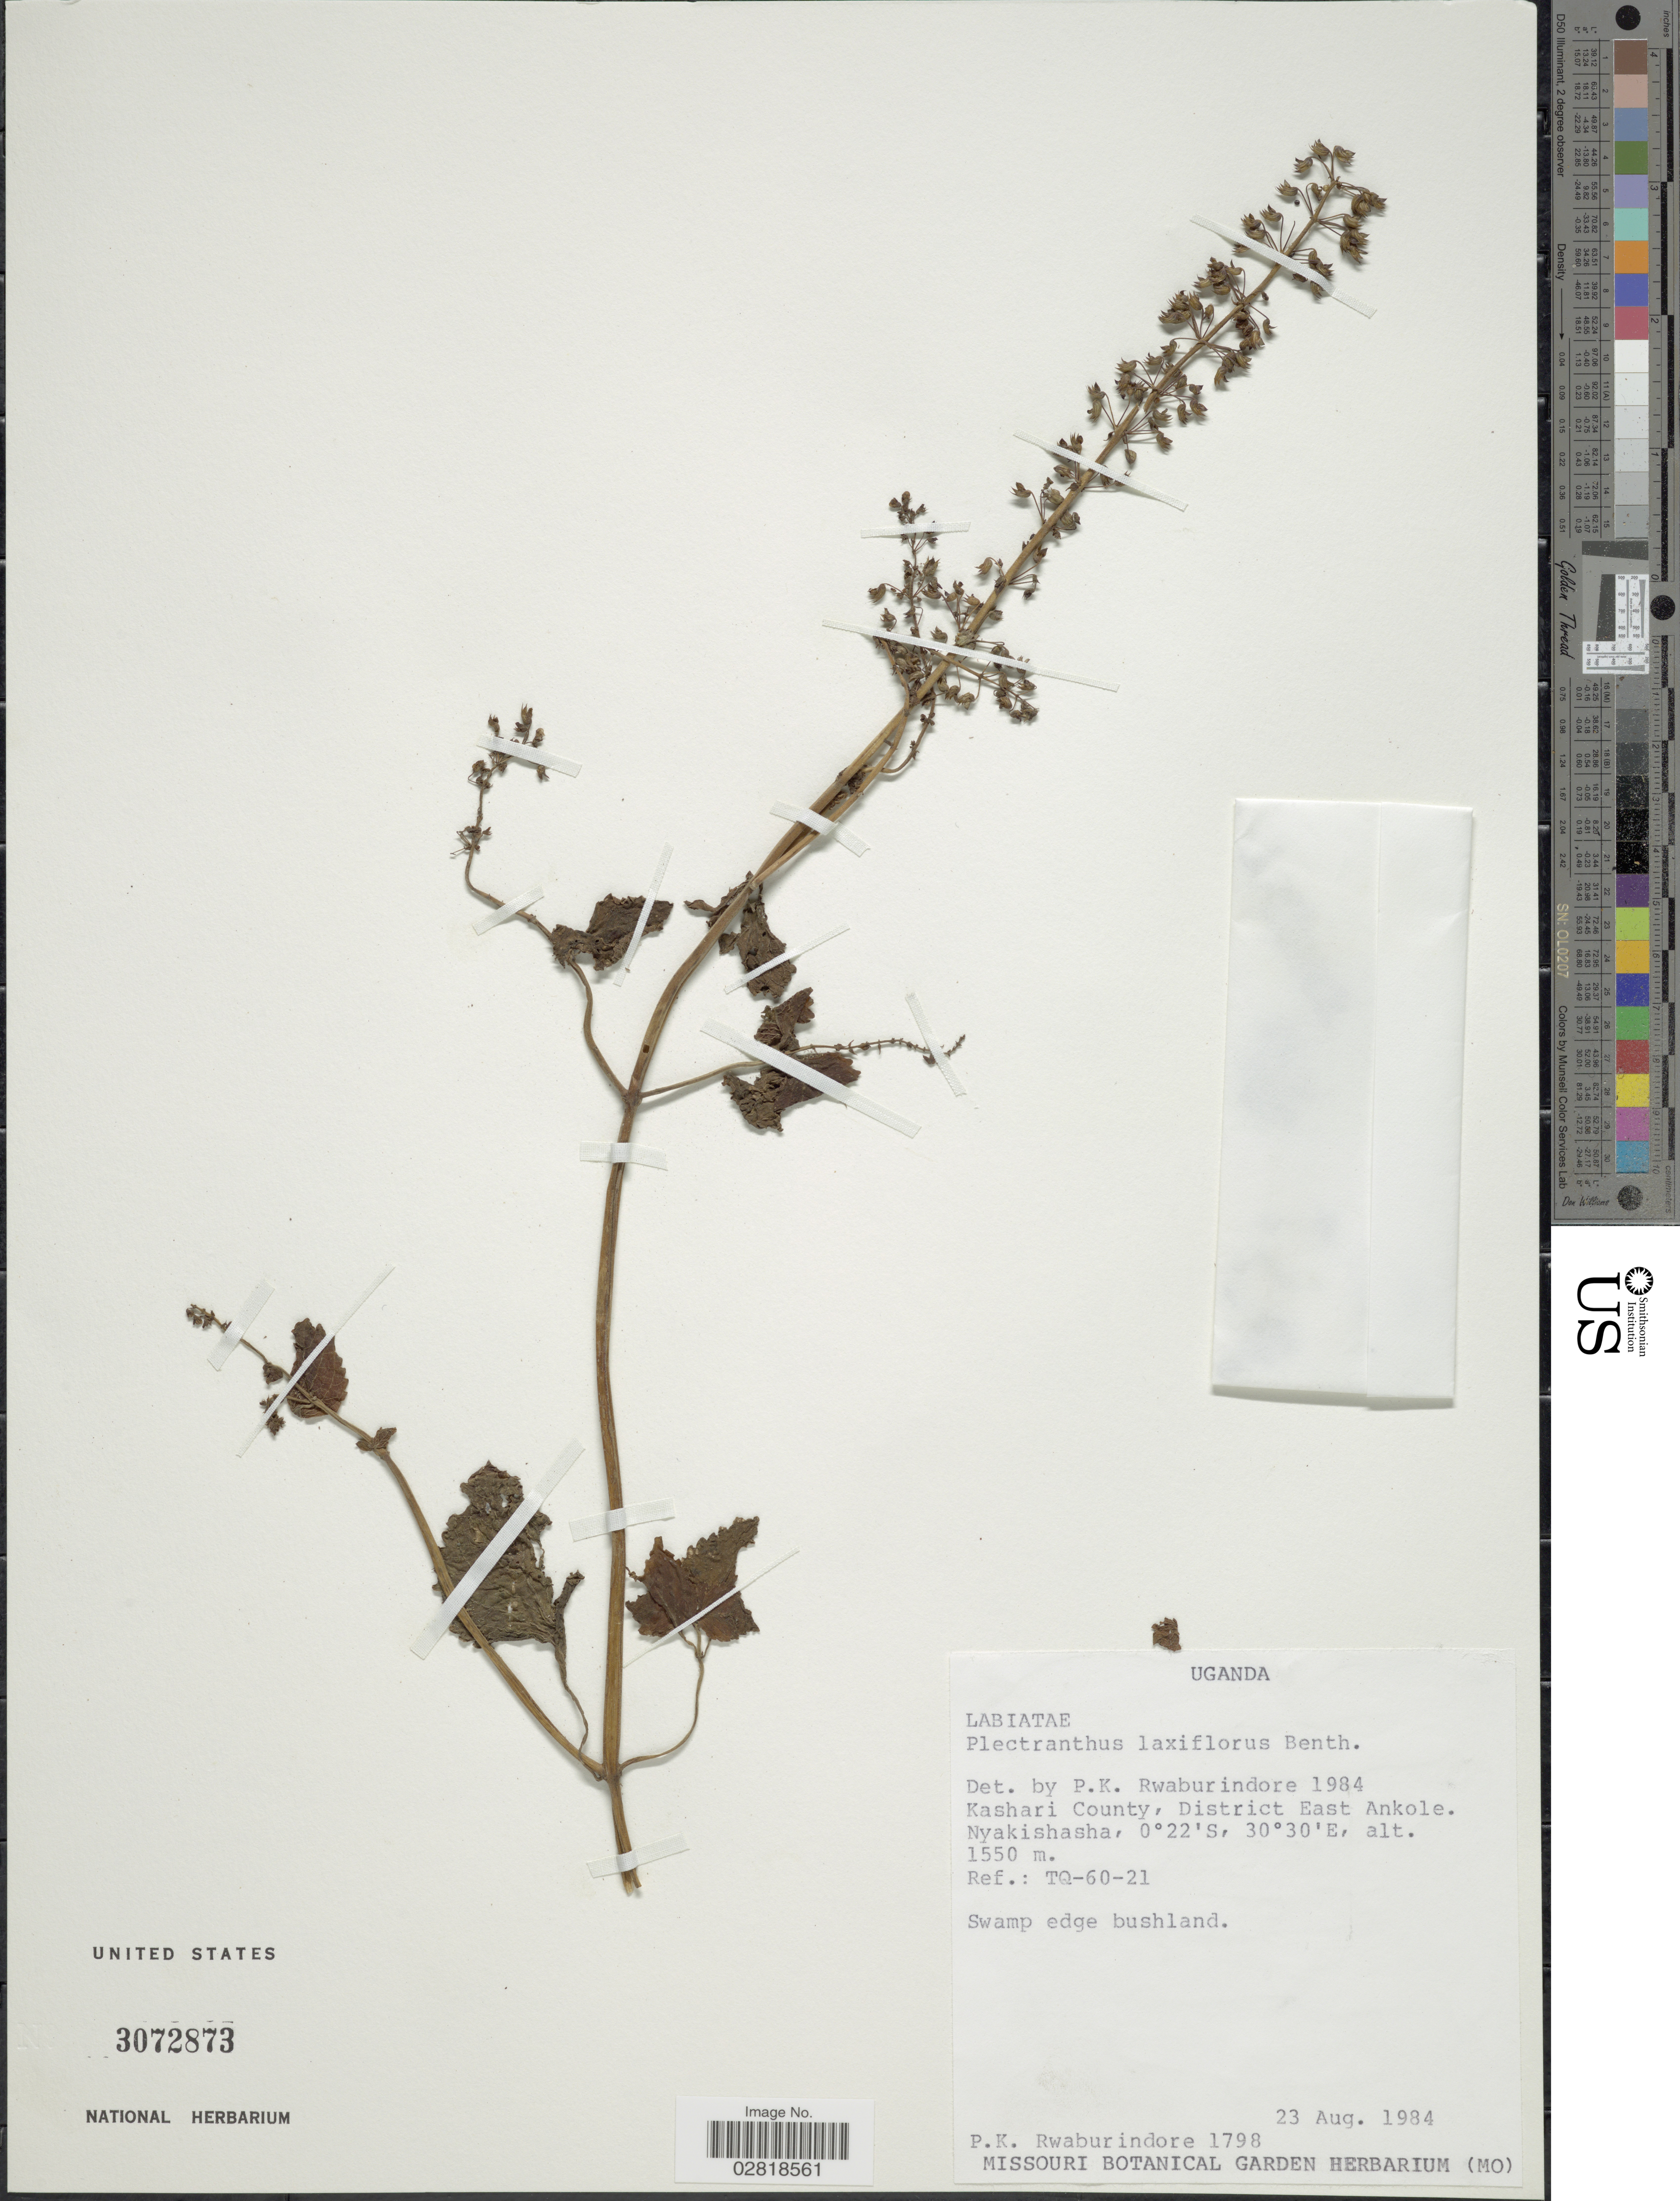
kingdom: Plantae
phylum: Tracheophyta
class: Magnoliopsida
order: Lamiales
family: Lamiaceae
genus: Plectranthus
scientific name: Plectranthus laxiflorus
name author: Benth.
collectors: P. Rwaburindore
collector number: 1798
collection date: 1984-08-23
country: Uganda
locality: Kashari County, District East Ankole. Nyakishasha. Ref.: TQ-60-21.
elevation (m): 1550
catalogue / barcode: US 3072873